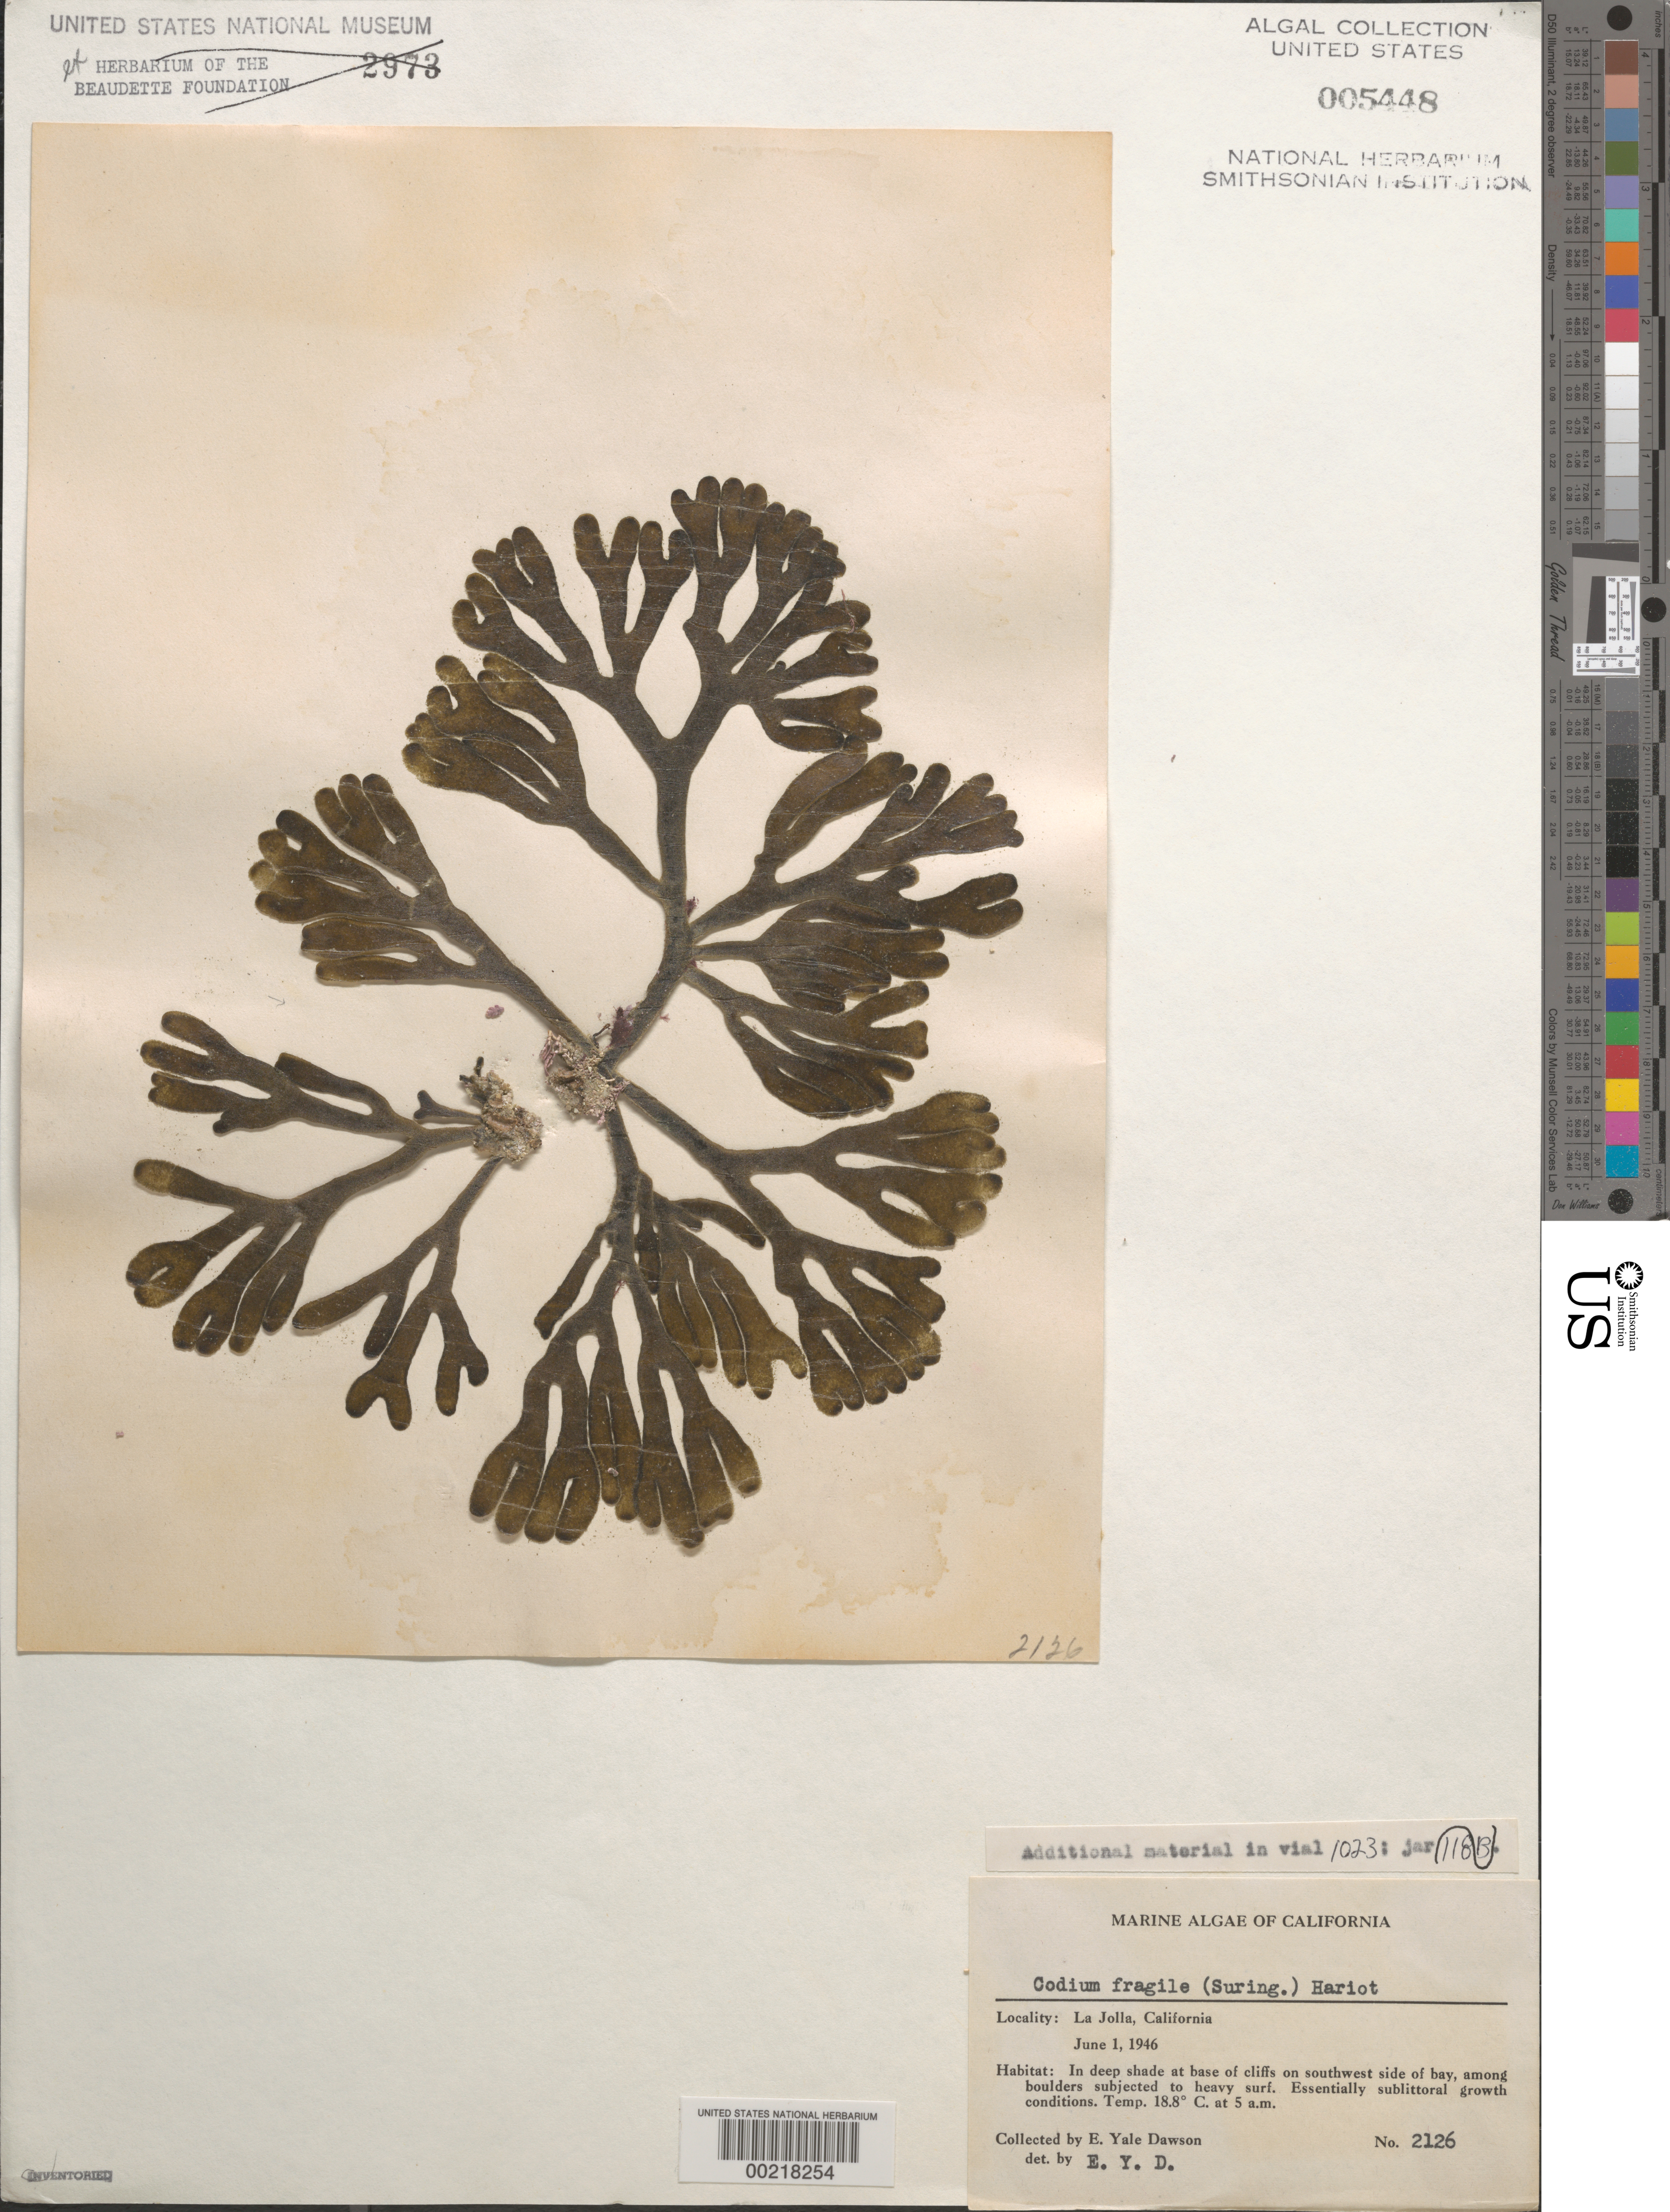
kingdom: Plantae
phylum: Chlorophyta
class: Ulvophyceae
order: Bryopsidales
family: Codiaceae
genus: Codium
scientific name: Codium fragile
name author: (Suringar) P. Hariot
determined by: Dawson, E. Y.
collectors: E. Y. Dawson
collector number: EYD 2126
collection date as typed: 01 Jun 1946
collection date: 1946-06-01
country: United States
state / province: California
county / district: San Diego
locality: La Jolla, southwest La Jolla Bay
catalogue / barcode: US 5448